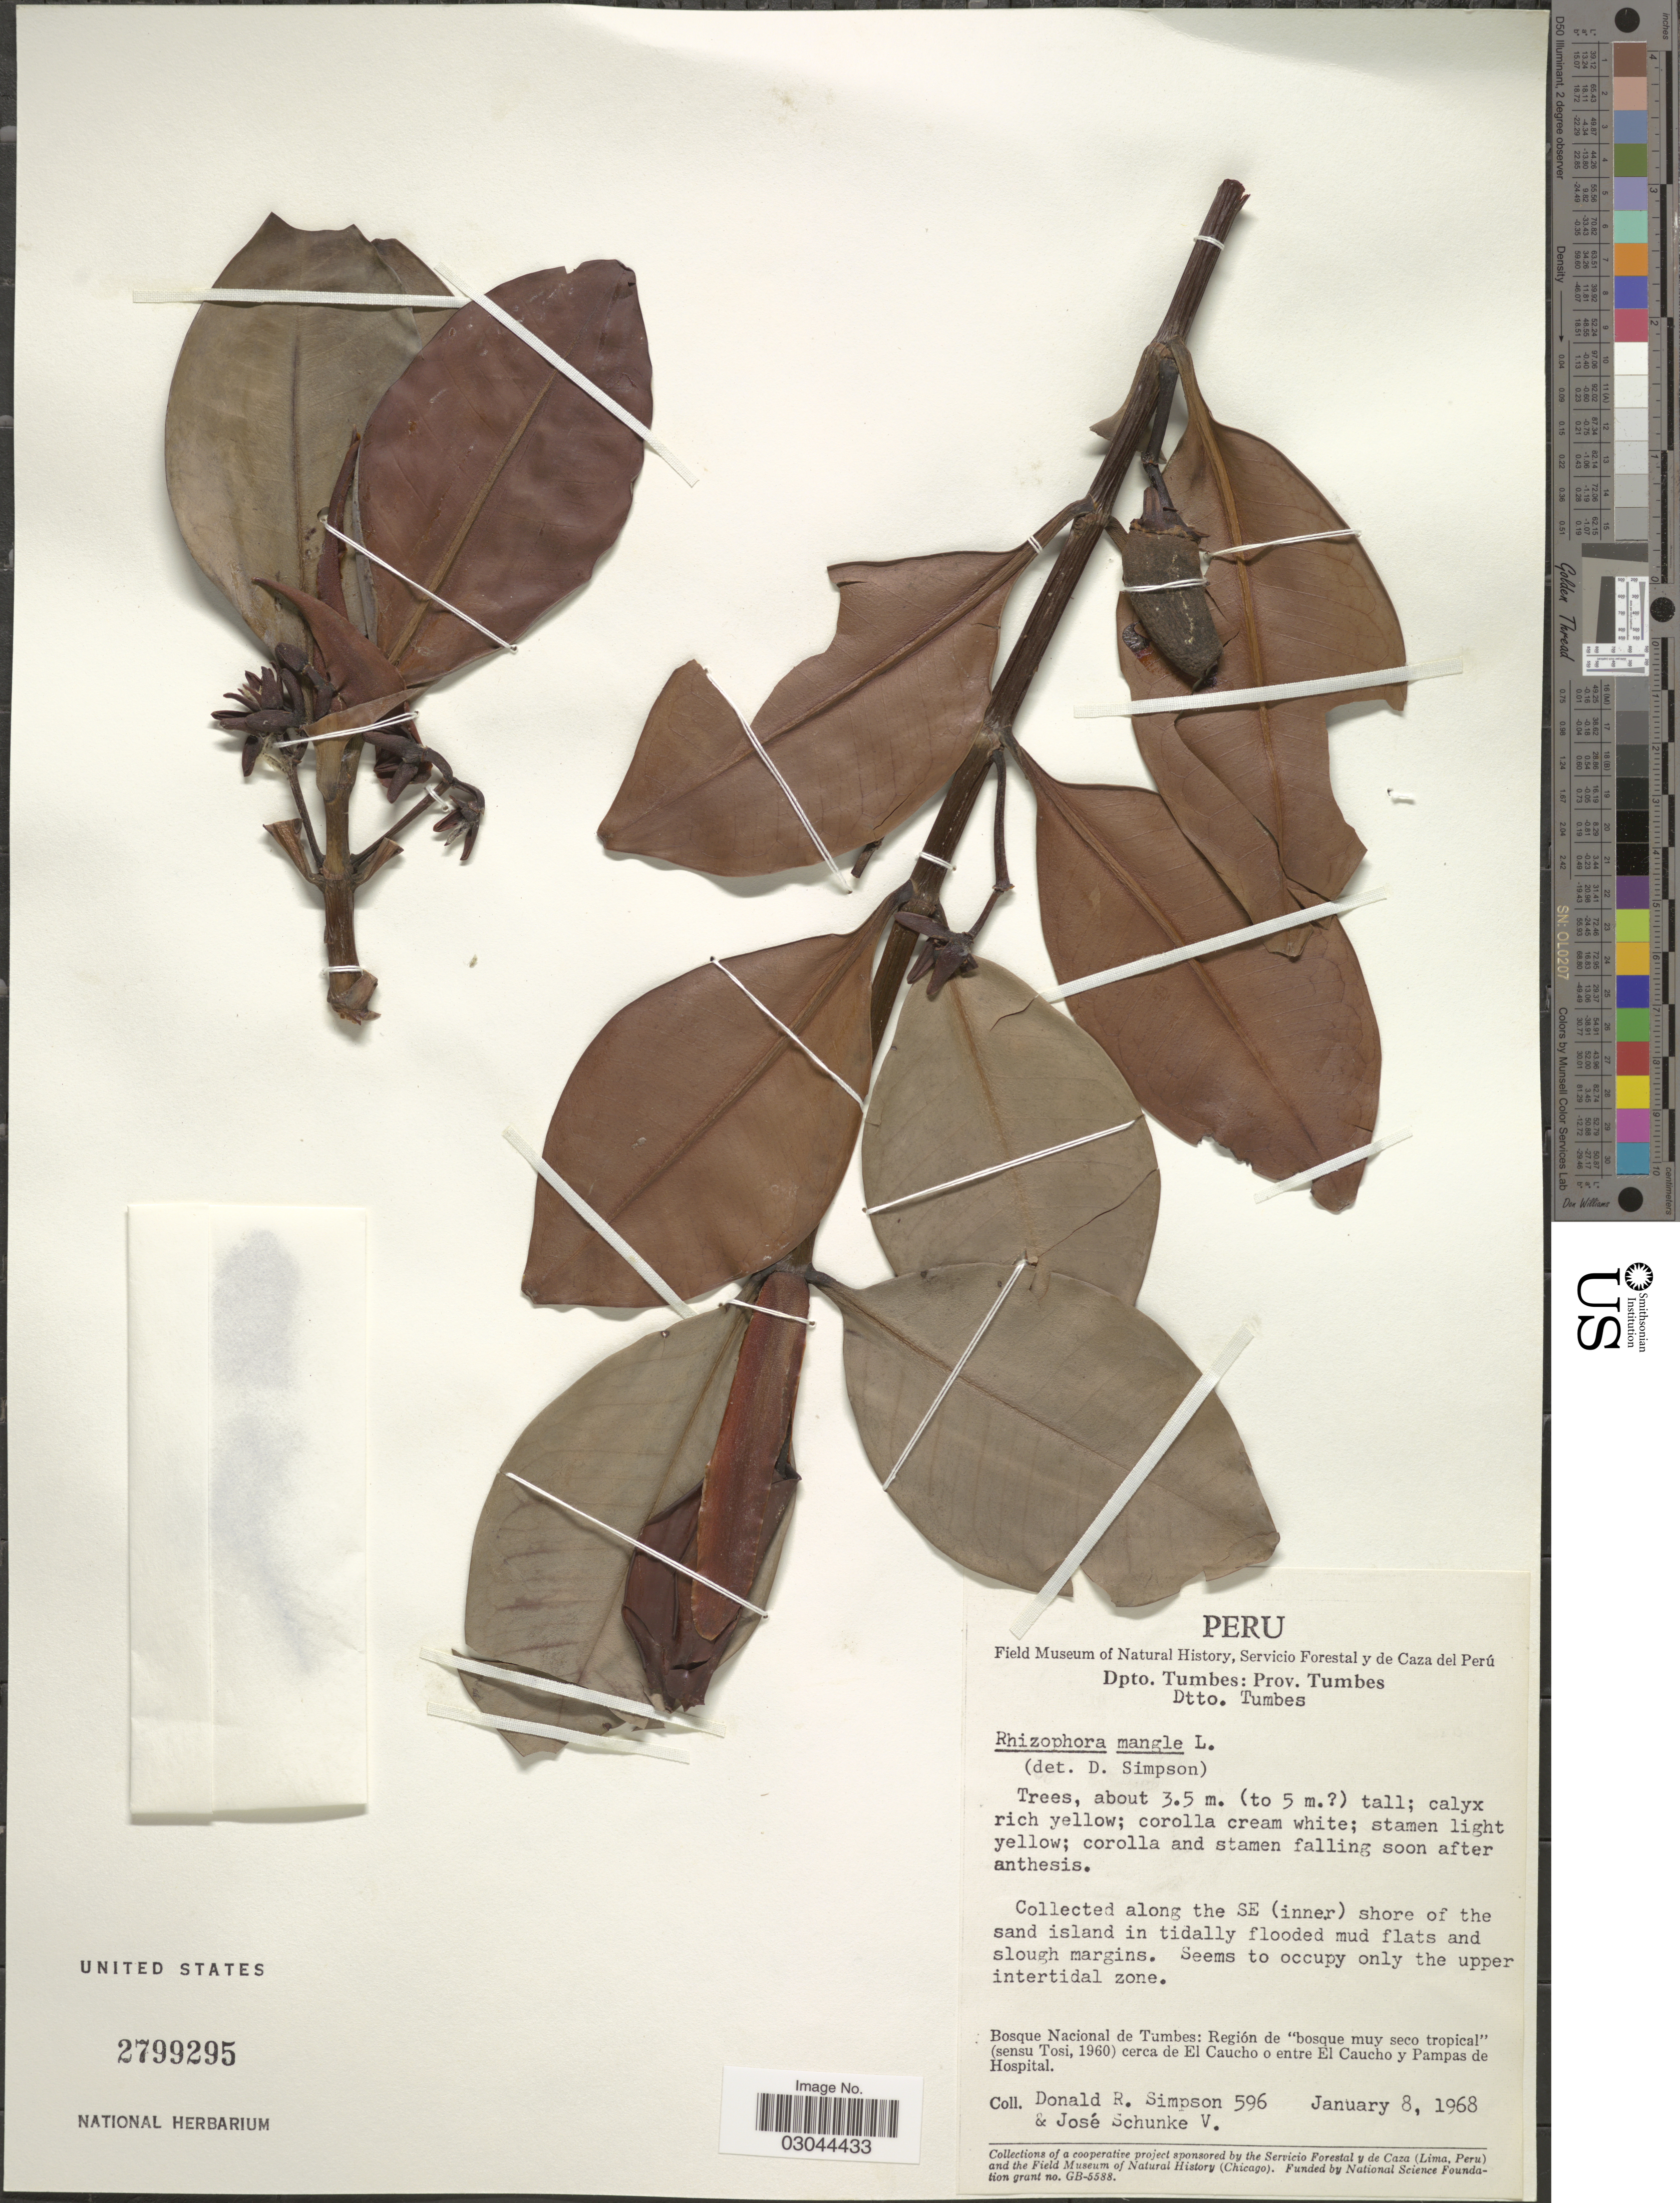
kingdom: Plantae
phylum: Tracheophyta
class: Magnoliopsida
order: Malpighiales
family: Rhizophoraceae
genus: Rhizophora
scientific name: Rhizophora mangle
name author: L.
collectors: D. R. Simpson & J. Schunke Vigo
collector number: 596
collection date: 1968-01-08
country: Peru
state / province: Tumbes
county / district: Tumbes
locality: Dpto. Tumbes: Prov. Tumbes. Dtto. Tumbes. Along the SE (inner) shore of the sand island. Bosque Nacional de Tumbes: Región de "bosque muy seco tropical" (sensu Tosi, 1960) cerca de El Caucho o entre El Caucho y Pampas de Hospital.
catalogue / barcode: US 2799295